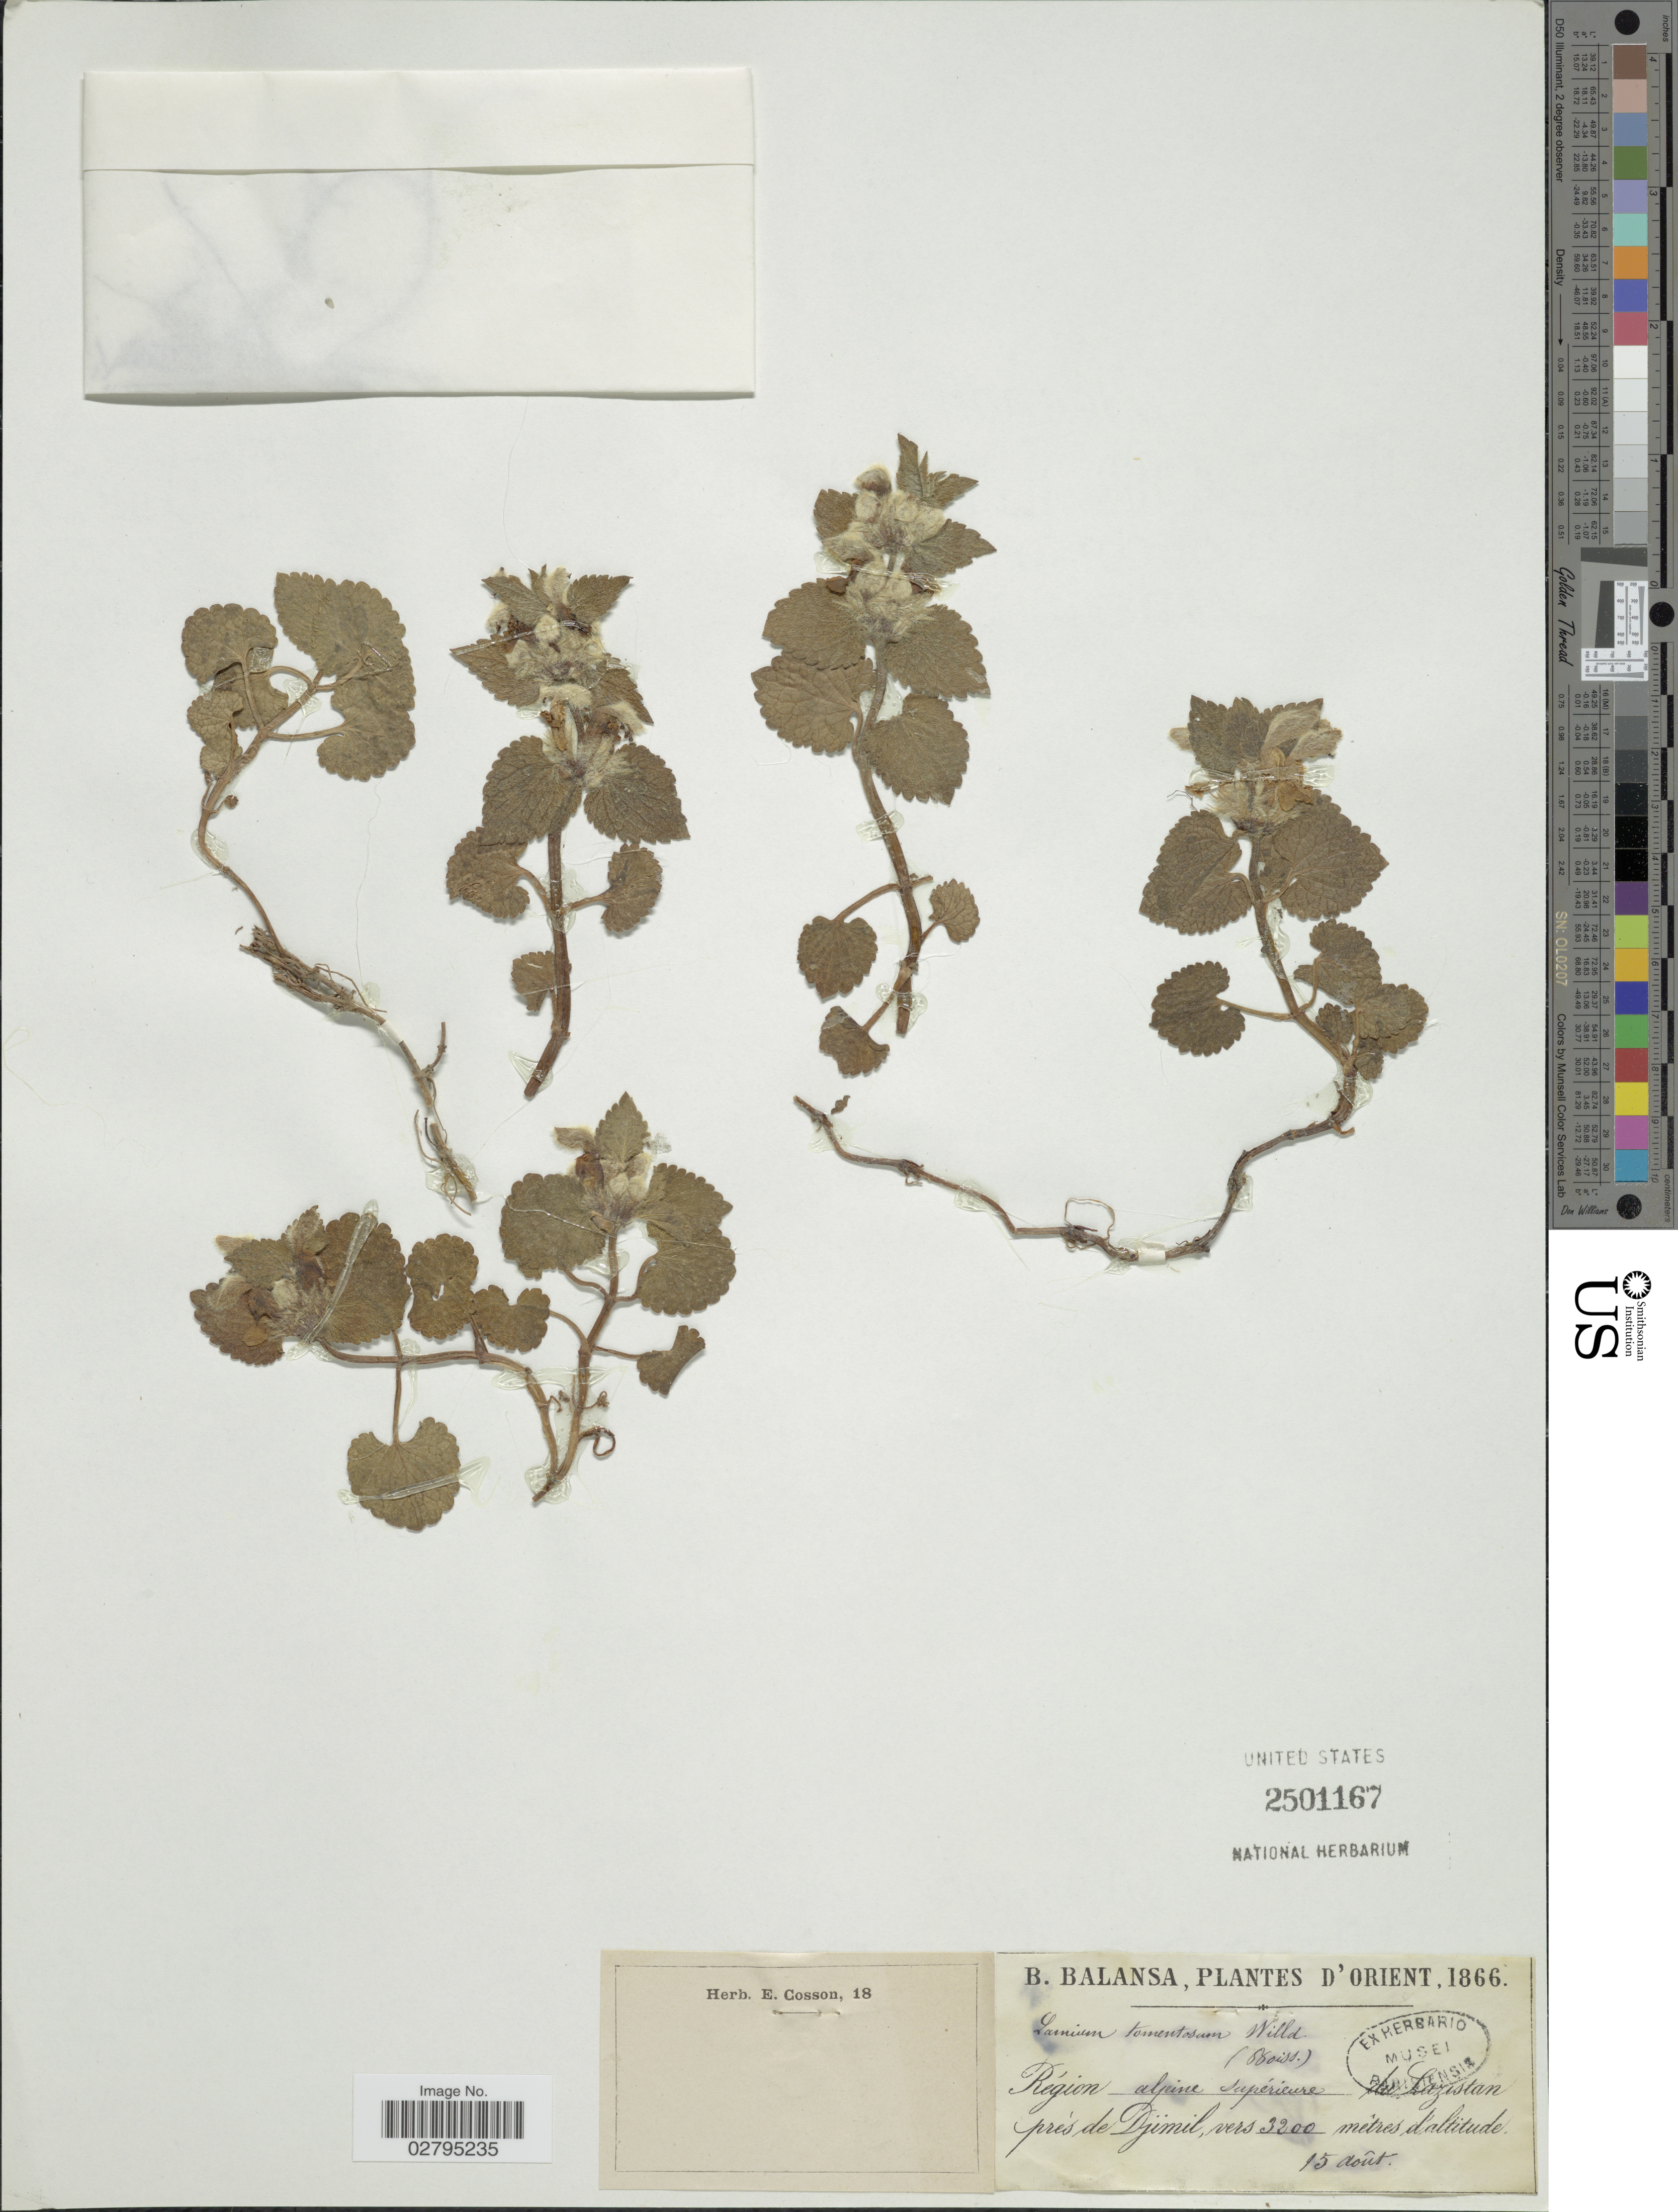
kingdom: Plantae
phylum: Tracheophyta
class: Magnoliopsida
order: Lamiales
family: Lamiaceae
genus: Lamium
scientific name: Lamium tomentosum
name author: Willd.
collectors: B. Balansa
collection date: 1886-08-15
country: Turkey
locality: Orient, Lazistan près de Djimil.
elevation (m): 3200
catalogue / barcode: US 2501167